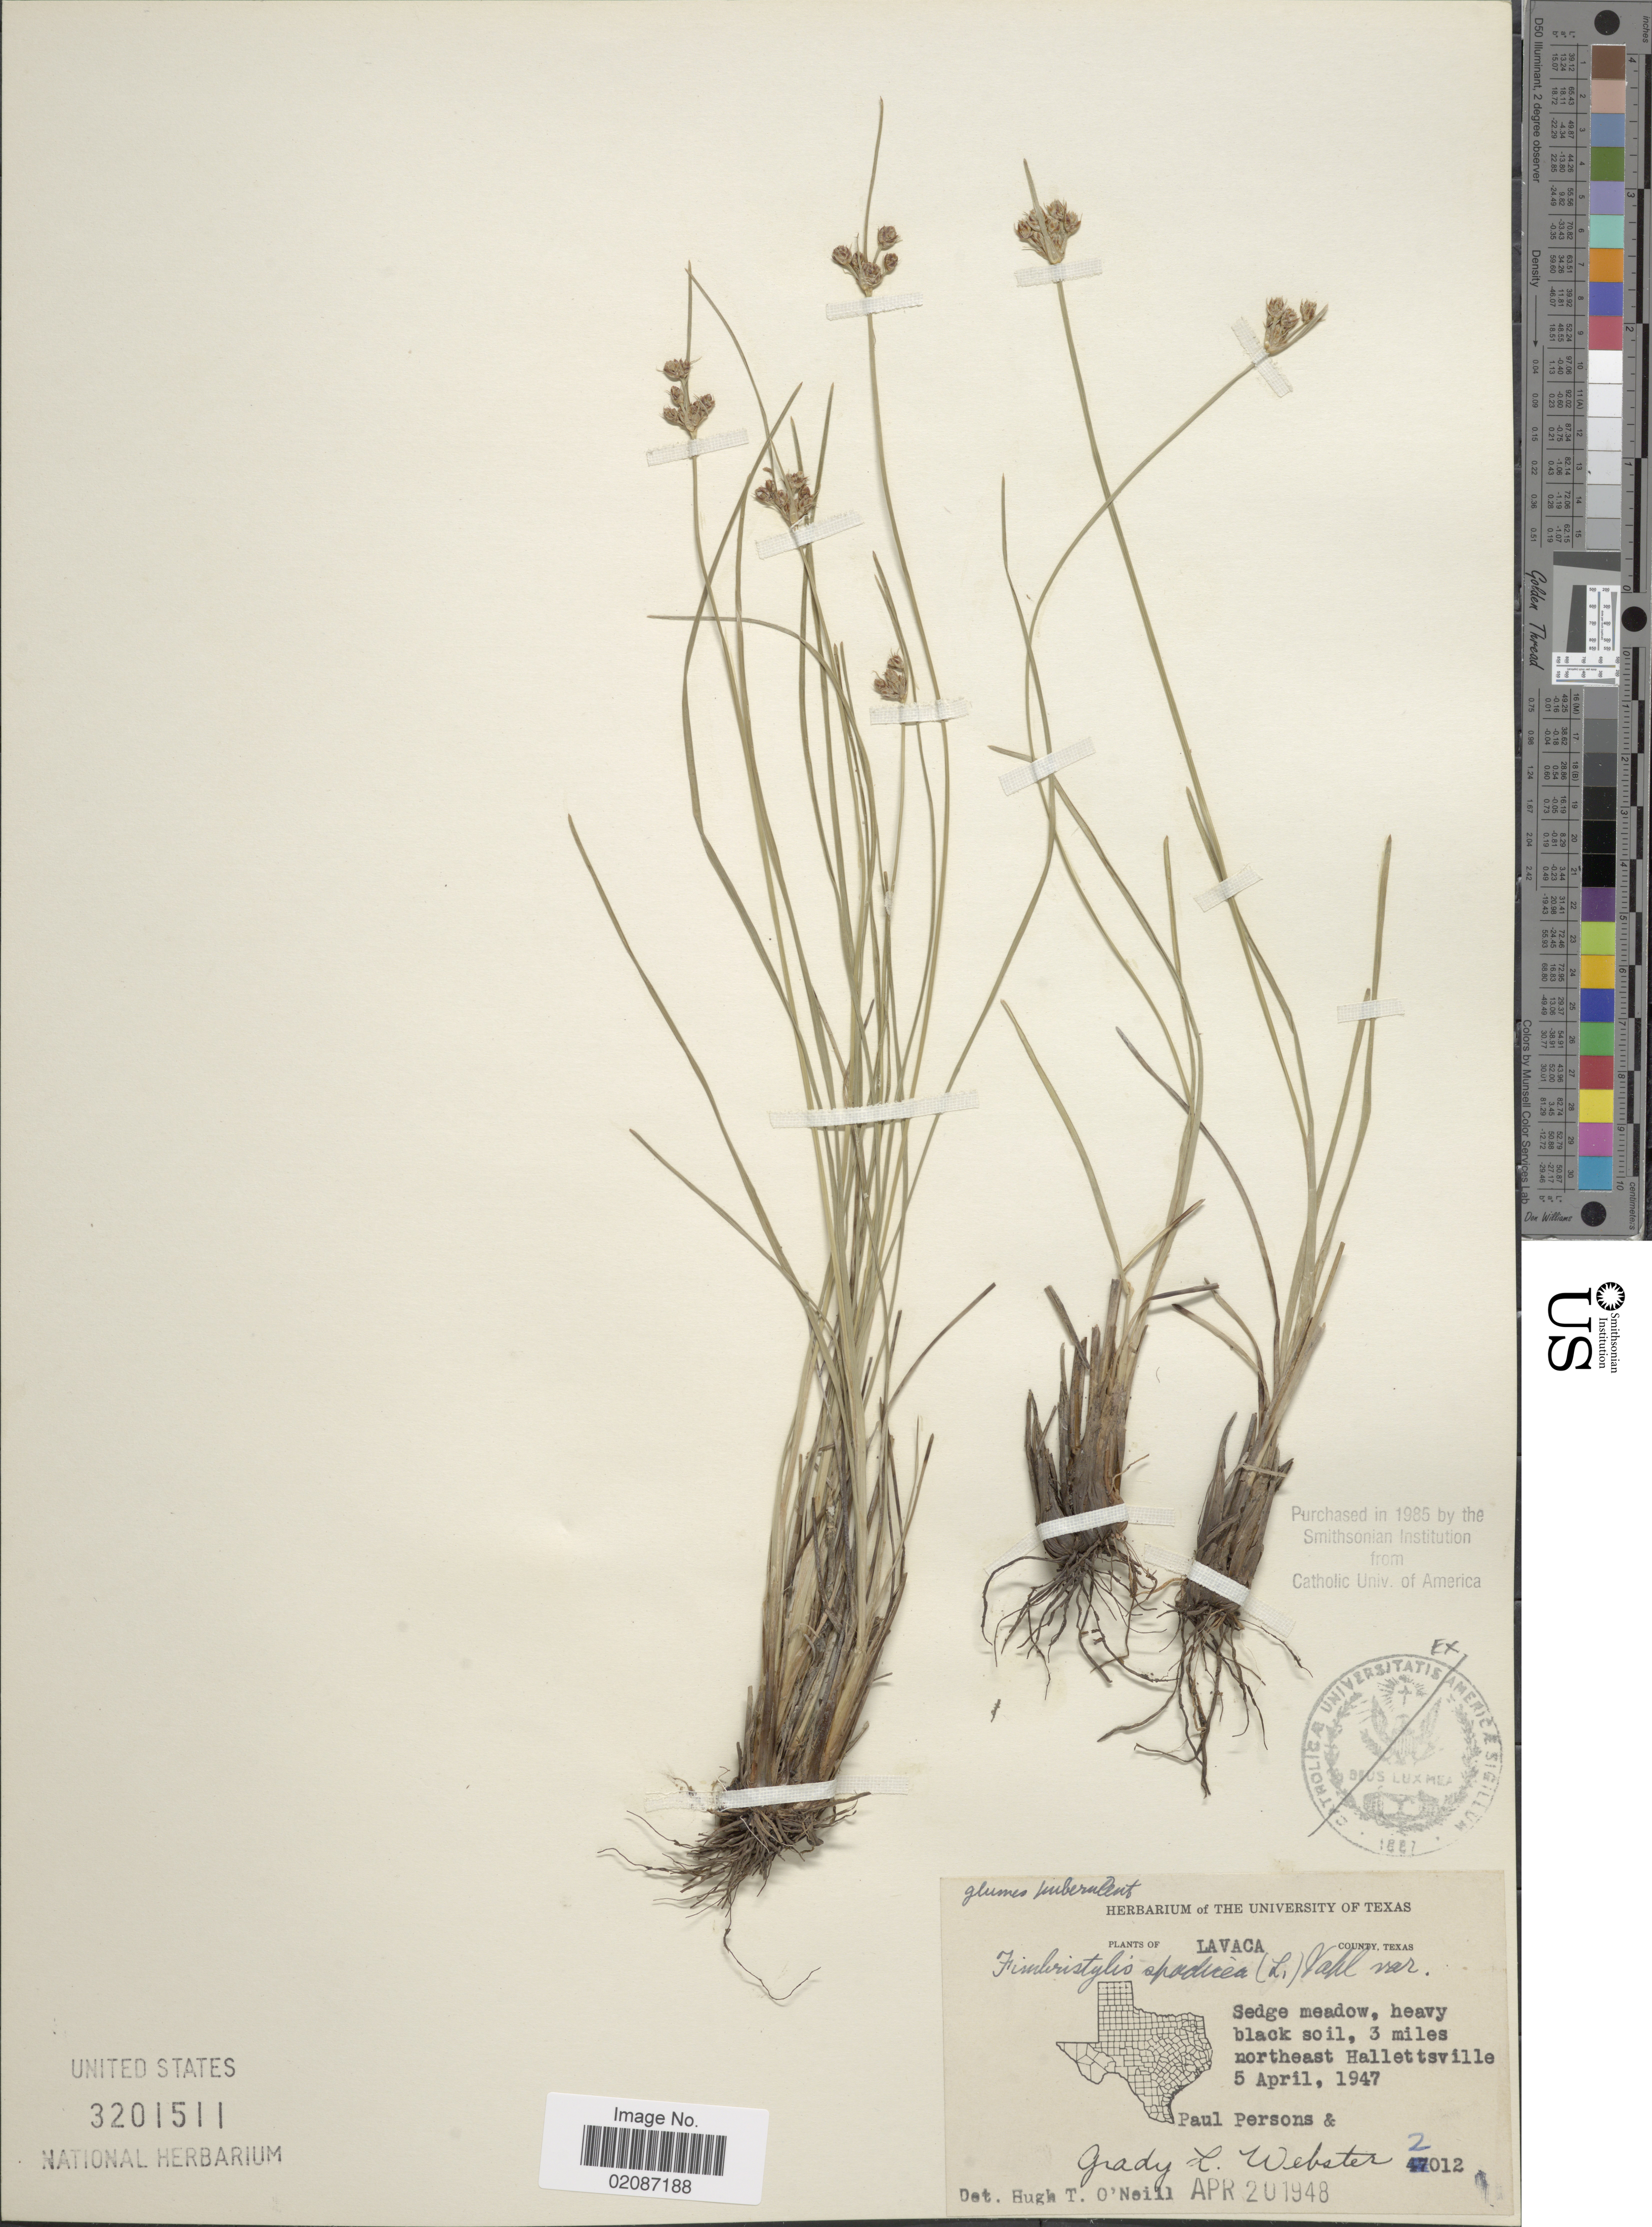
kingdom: Plantae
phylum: Tracheophyta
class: Liliopsida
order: Poales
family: Cyperaceae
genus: Fimbristylis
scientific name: Fimbristylis spadicea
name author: (L.) Vahl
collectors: P. Persons & G. L. Webster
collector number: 2012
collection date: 1947-04-05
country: United States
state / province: Texas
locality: Lavaca County, 3 miles northeast Halletsville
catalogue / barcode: US 3201511